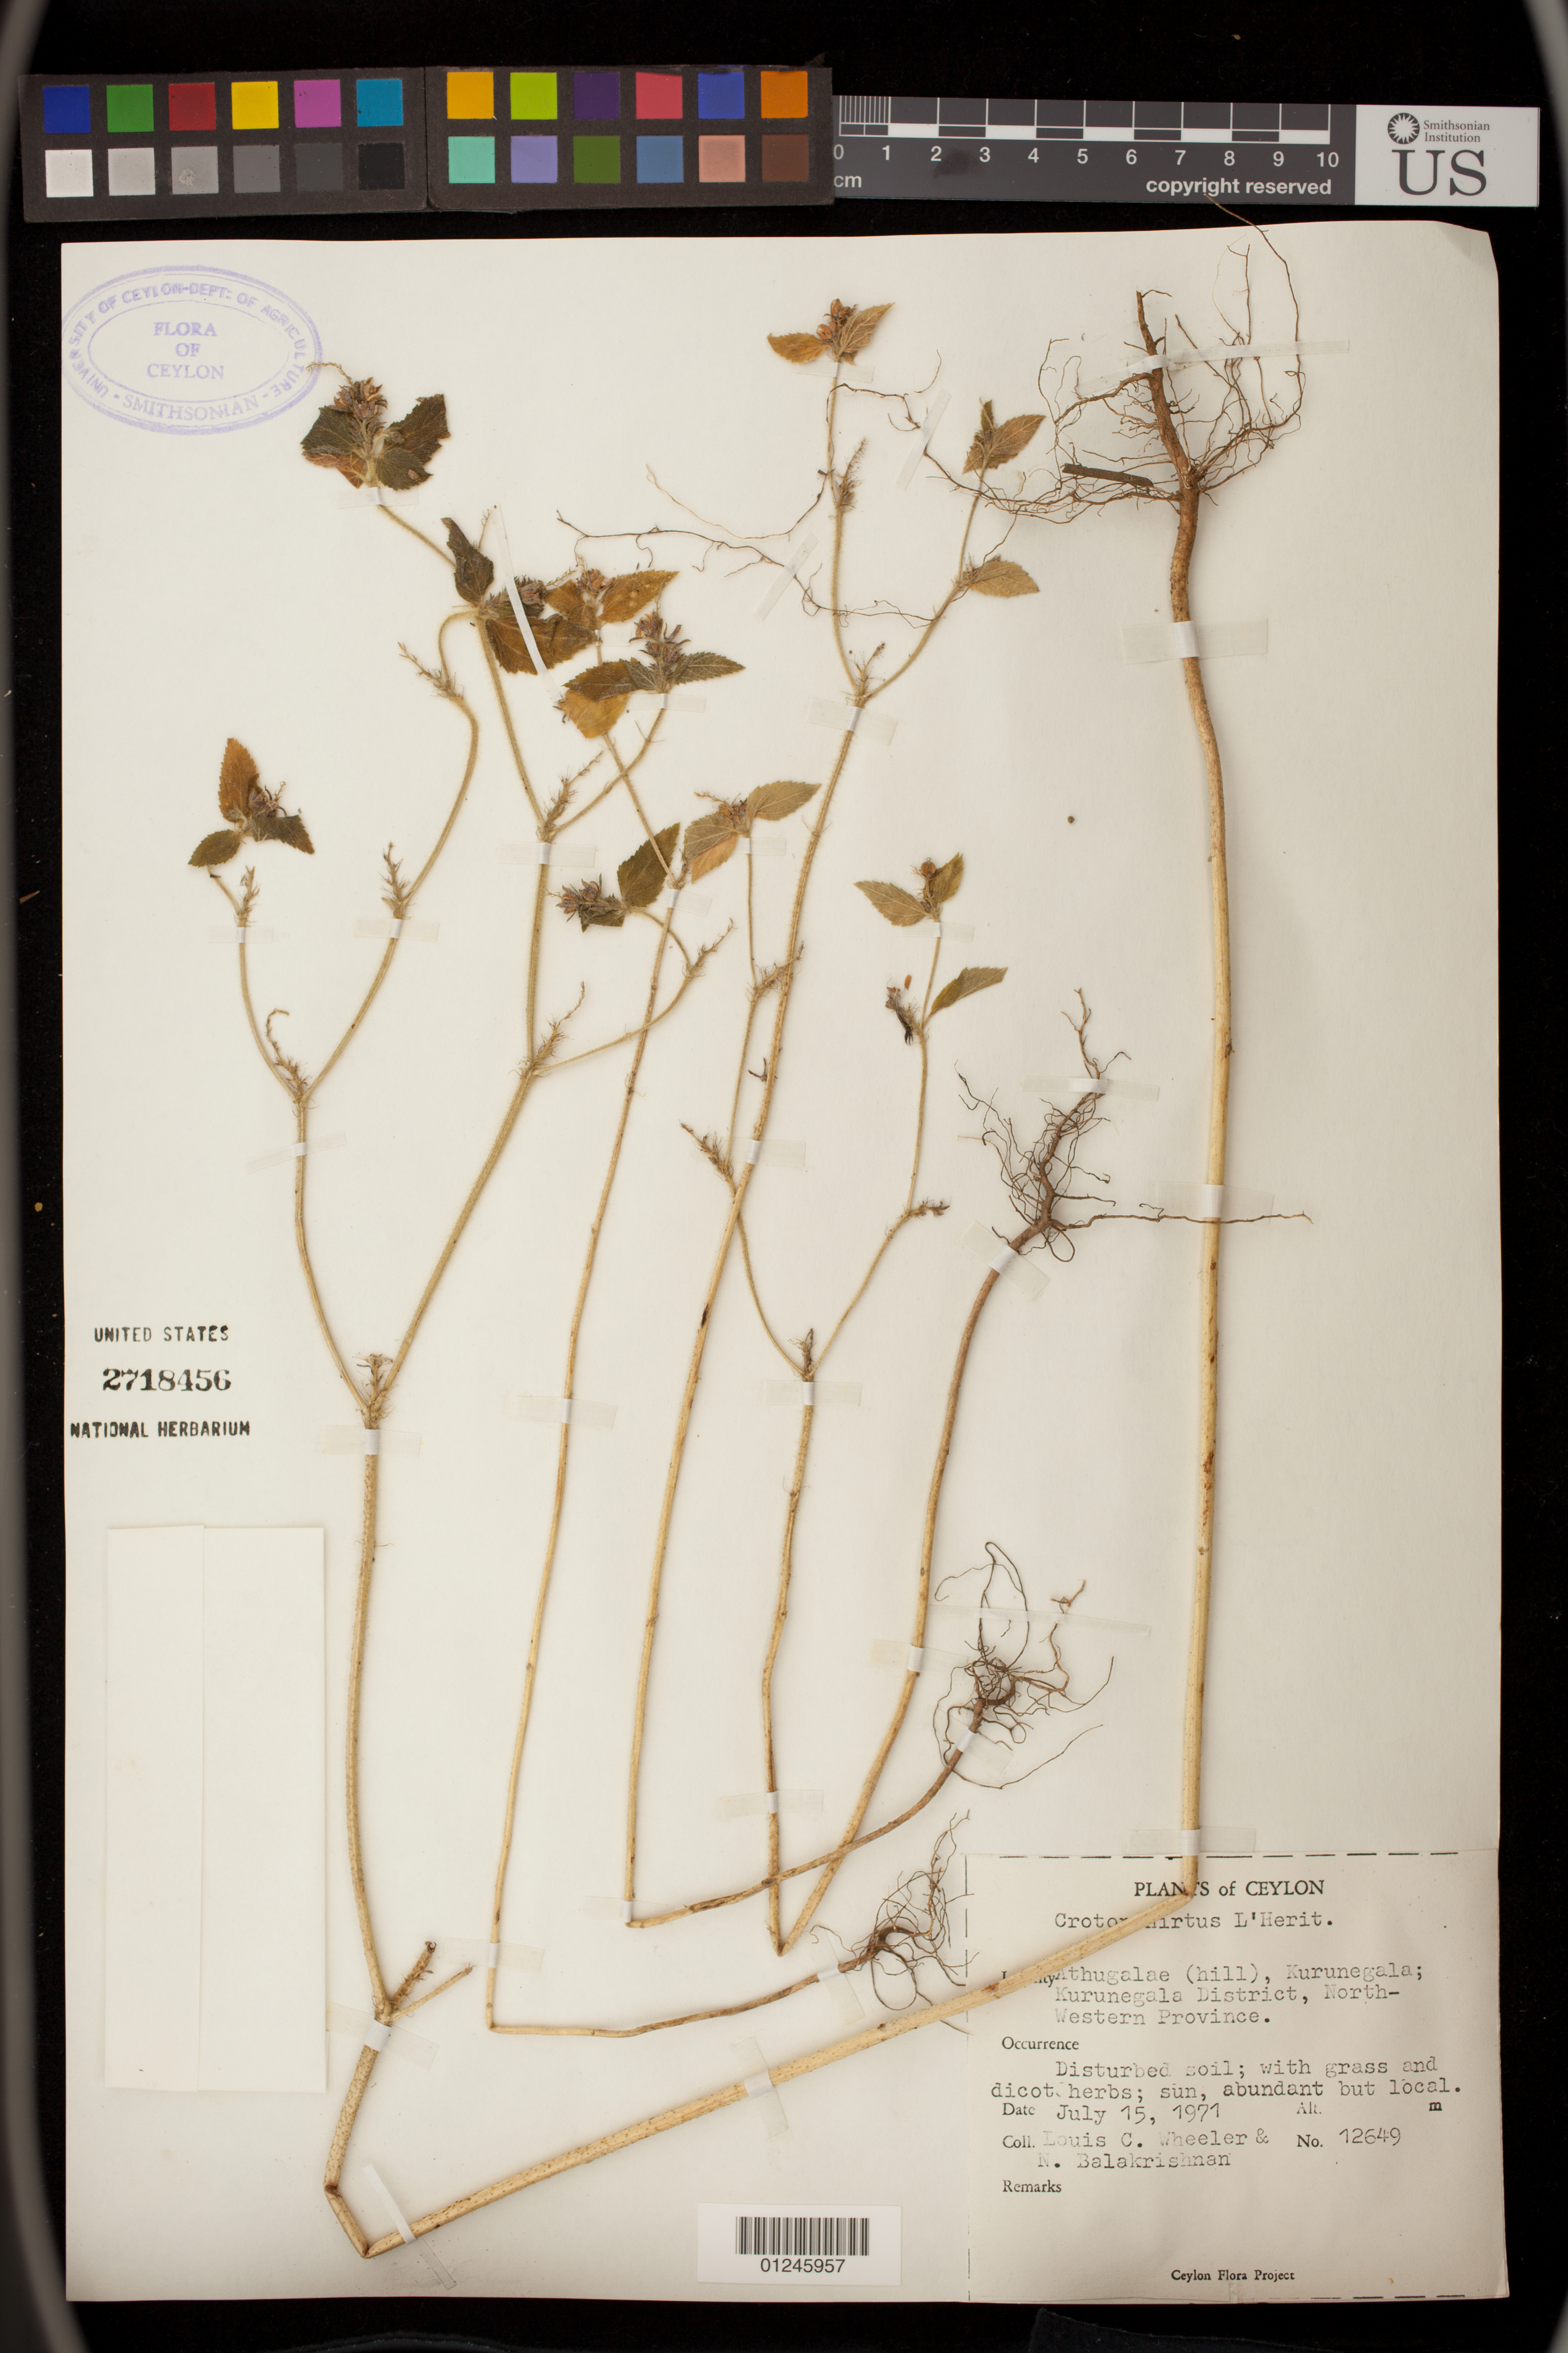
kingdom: Plantae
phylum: Tracheophyta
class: Magnoliopsida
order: Malpighiales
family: Euphorbiaceae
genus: Croton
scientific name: Croton hirtus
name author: L'Hér.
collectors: L. C. Wheeler & N. Balakrishnan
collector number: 12649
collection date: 1971-07-15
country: Sri Lanka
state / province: North Western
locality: Athugalae (hill), Kurunegala; Kurunegala District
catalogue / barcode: US 2718456